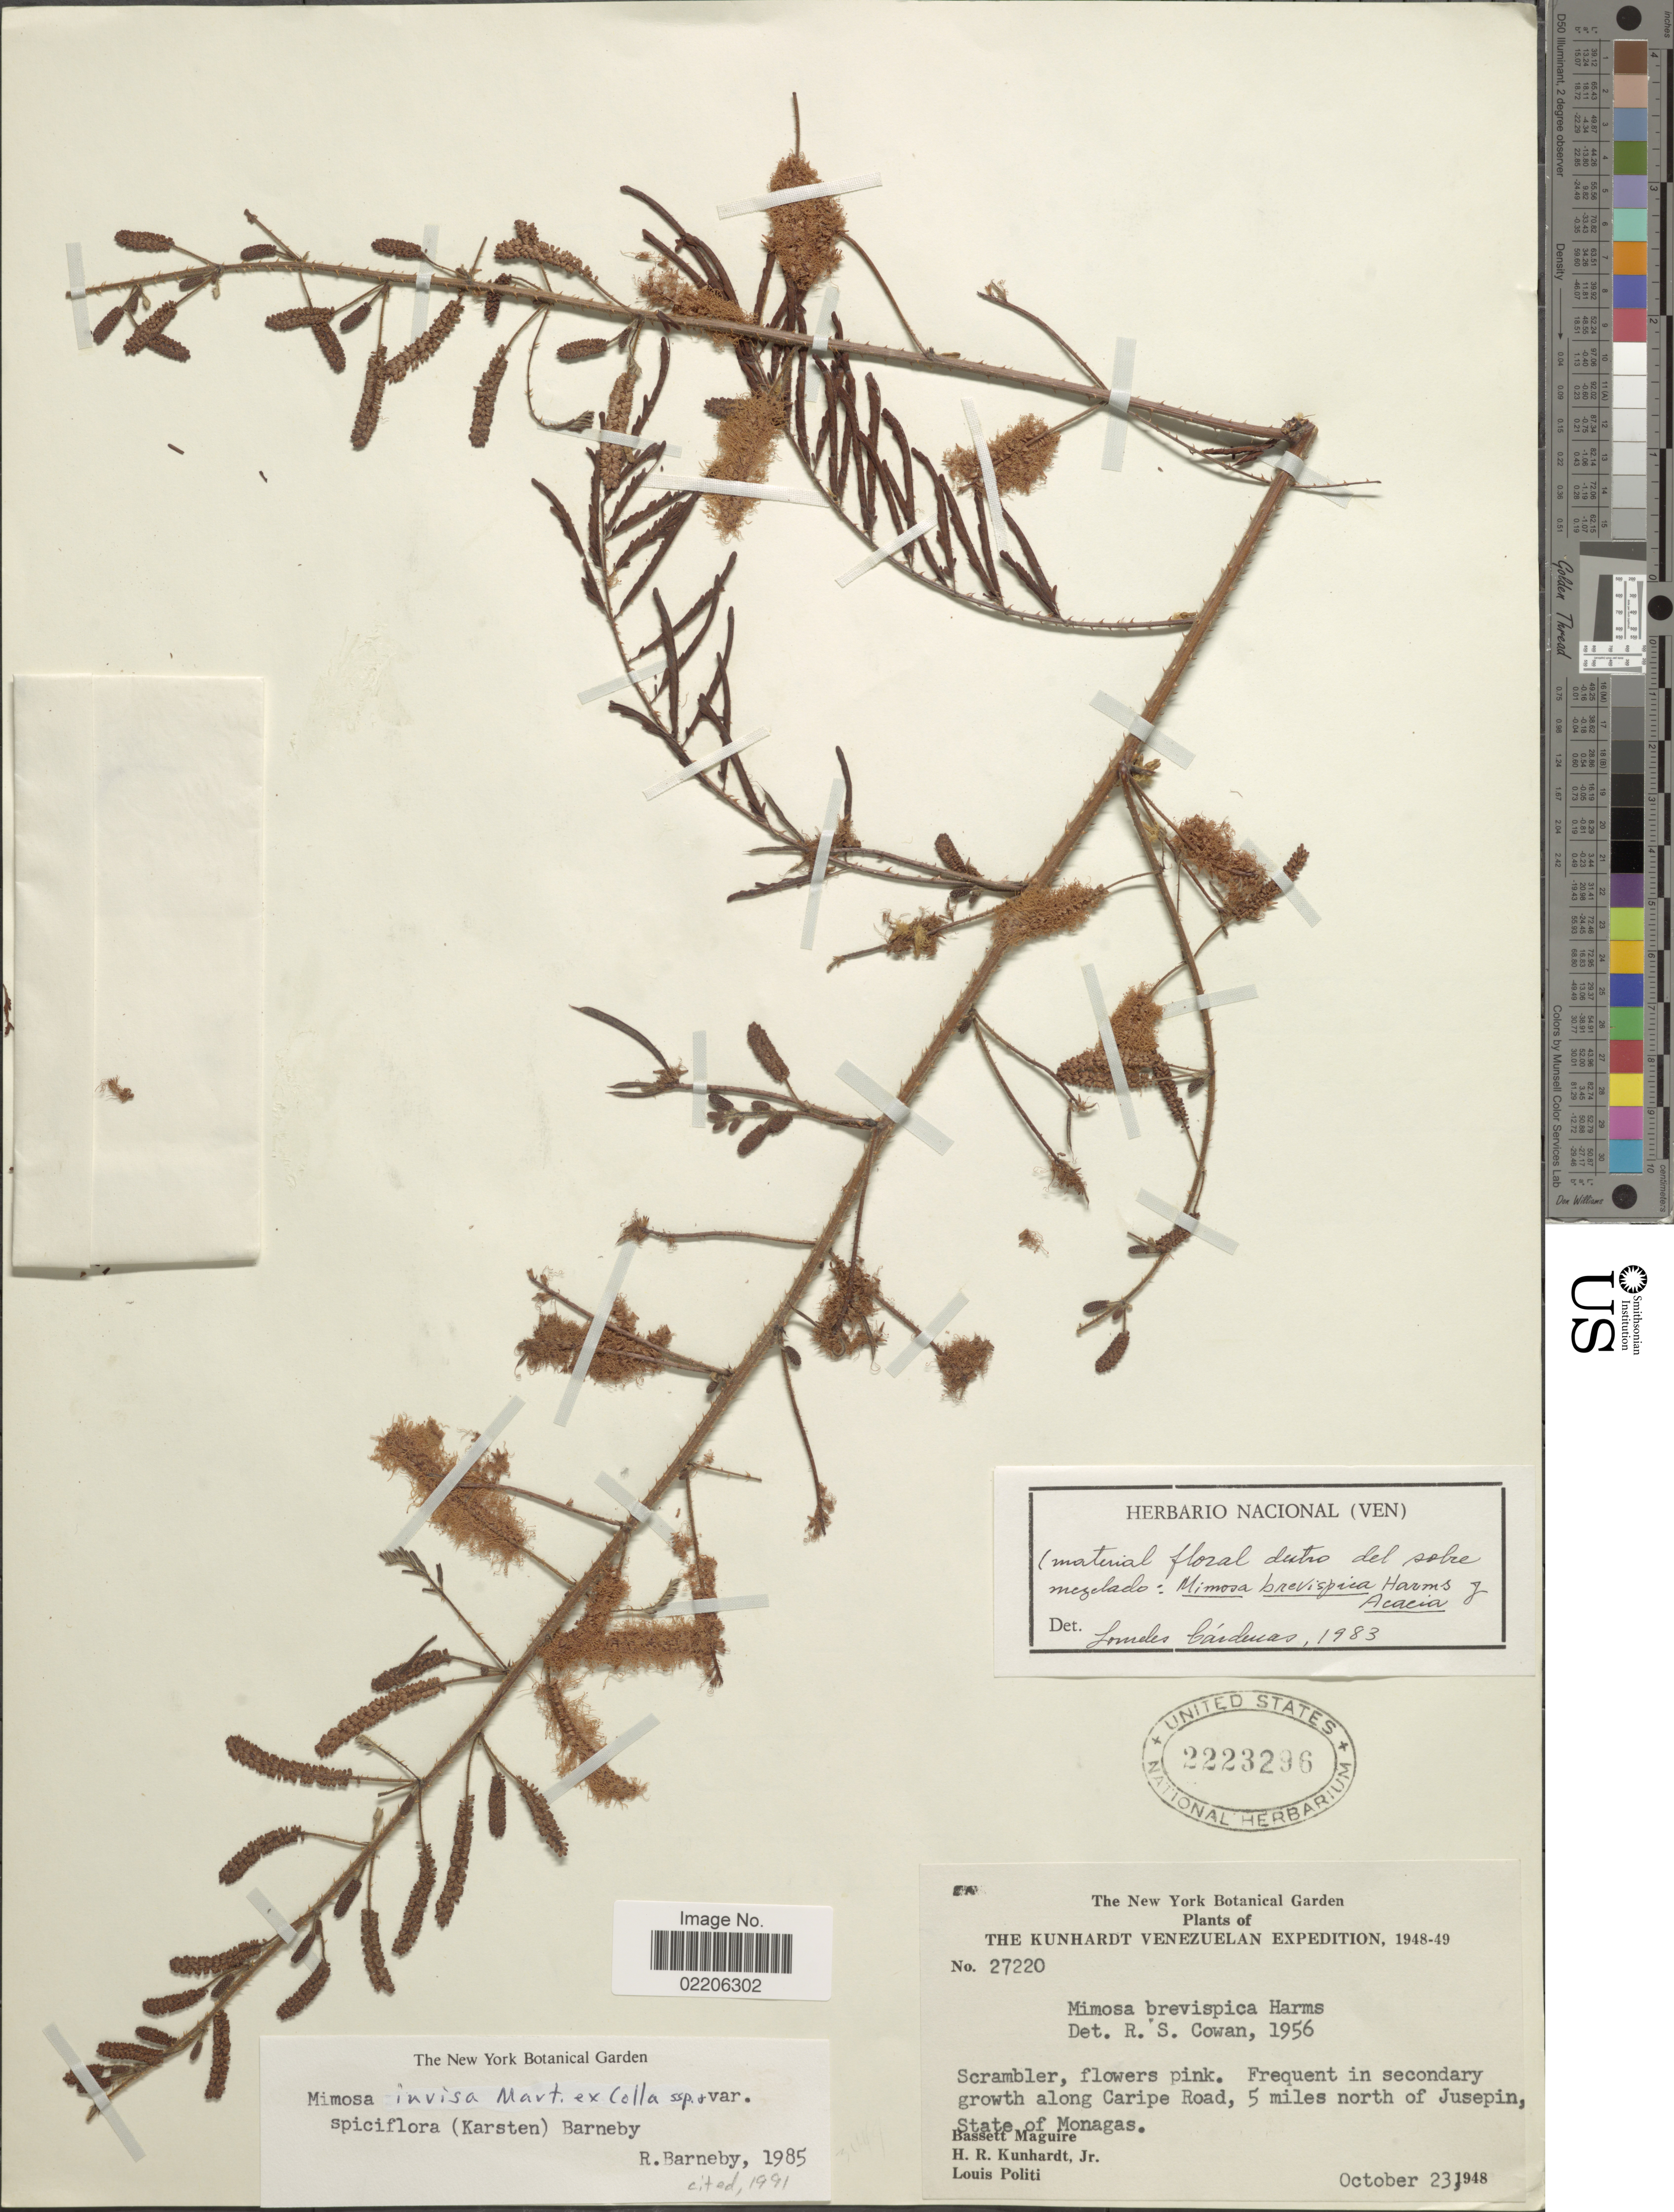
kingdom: Plantae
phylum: Tracheophyta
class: Magnoliopsida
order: Fabales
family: Fabaceae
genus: Mimosa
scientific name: Mimosa invisa var. spiciflora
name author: (H. Karst.) Barneby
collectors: B. Maguire, H. Kunhardt & L. Politi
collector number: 27220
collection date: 1948-10-23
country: Venezuela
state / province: Monagas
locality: Frequent in secondary growth along Caripe Road, 5 miles north of Jusepin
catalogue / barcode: US 2223296